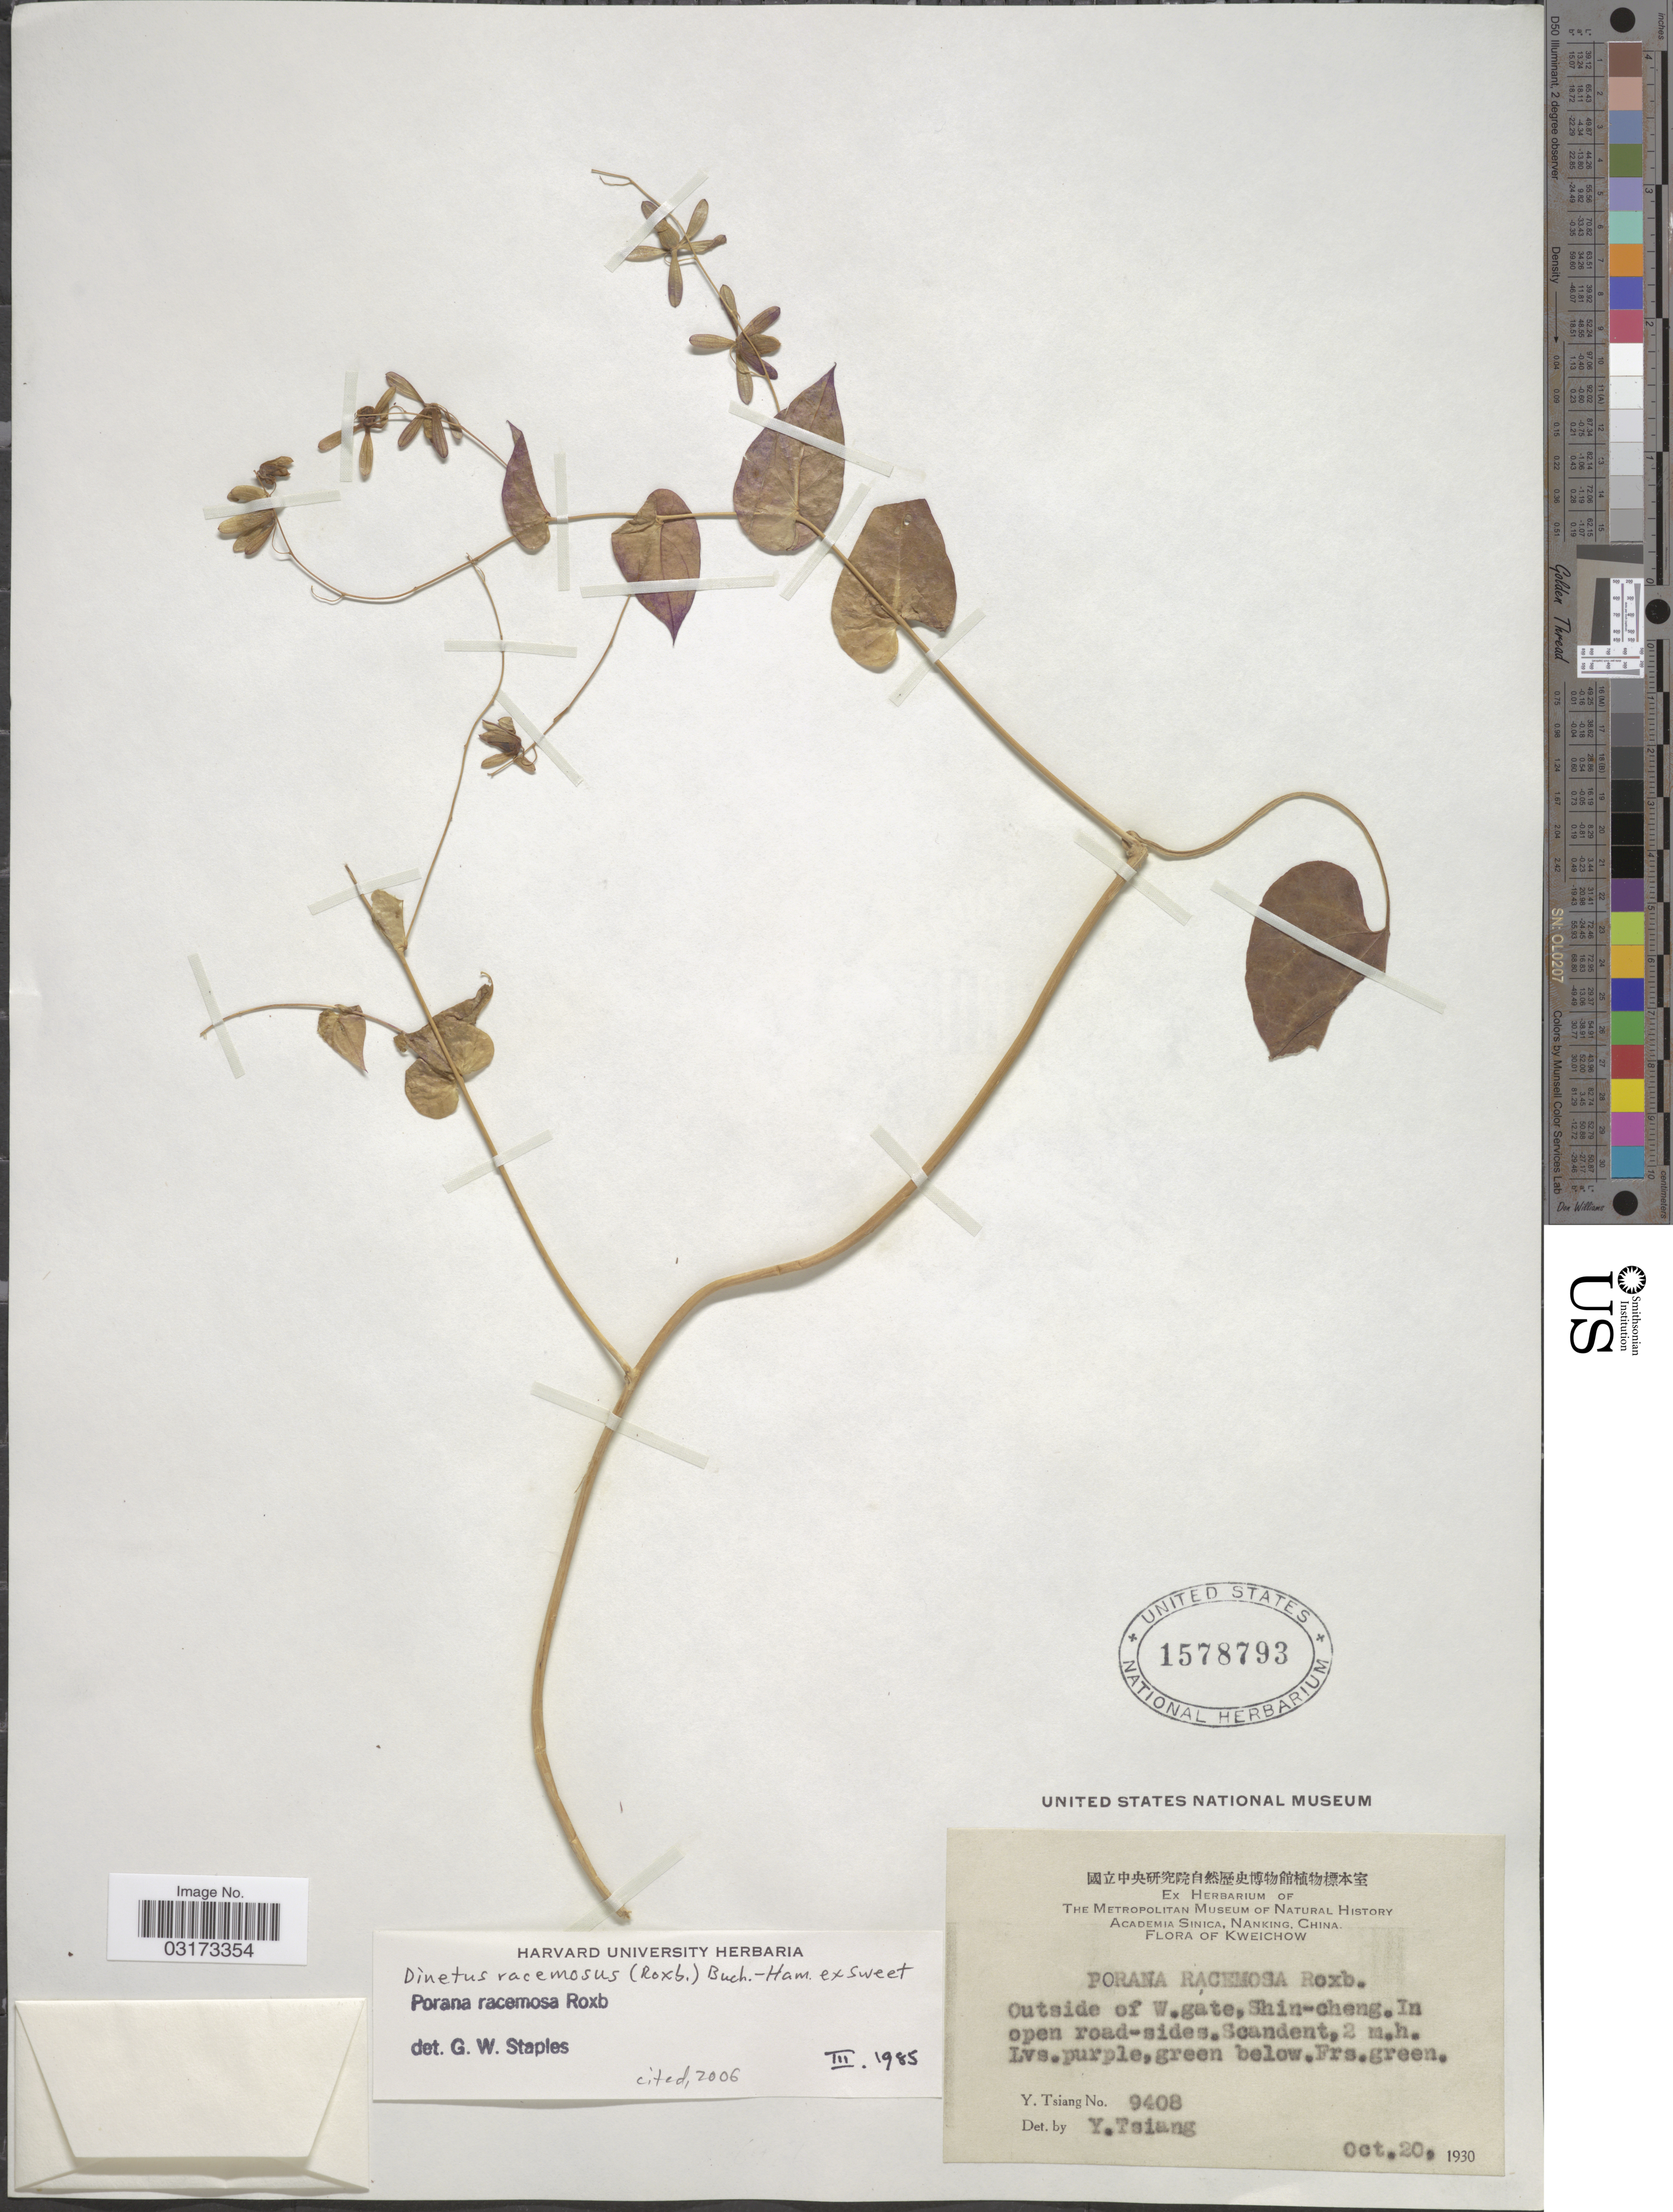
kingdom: Plantae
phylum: Tracheophyta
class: Magnoliopsida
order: Solanales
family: Convolvulaceae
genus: Dinetus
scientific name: Dinetus racemosus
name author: (Roxb.) Sweet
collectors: Y. Tsiang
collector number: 9408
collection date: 1930-10-20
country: China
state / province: Guizhou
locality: Kweichow. Outside of W. gate, Shin-cheng.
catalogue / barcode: US 1578793